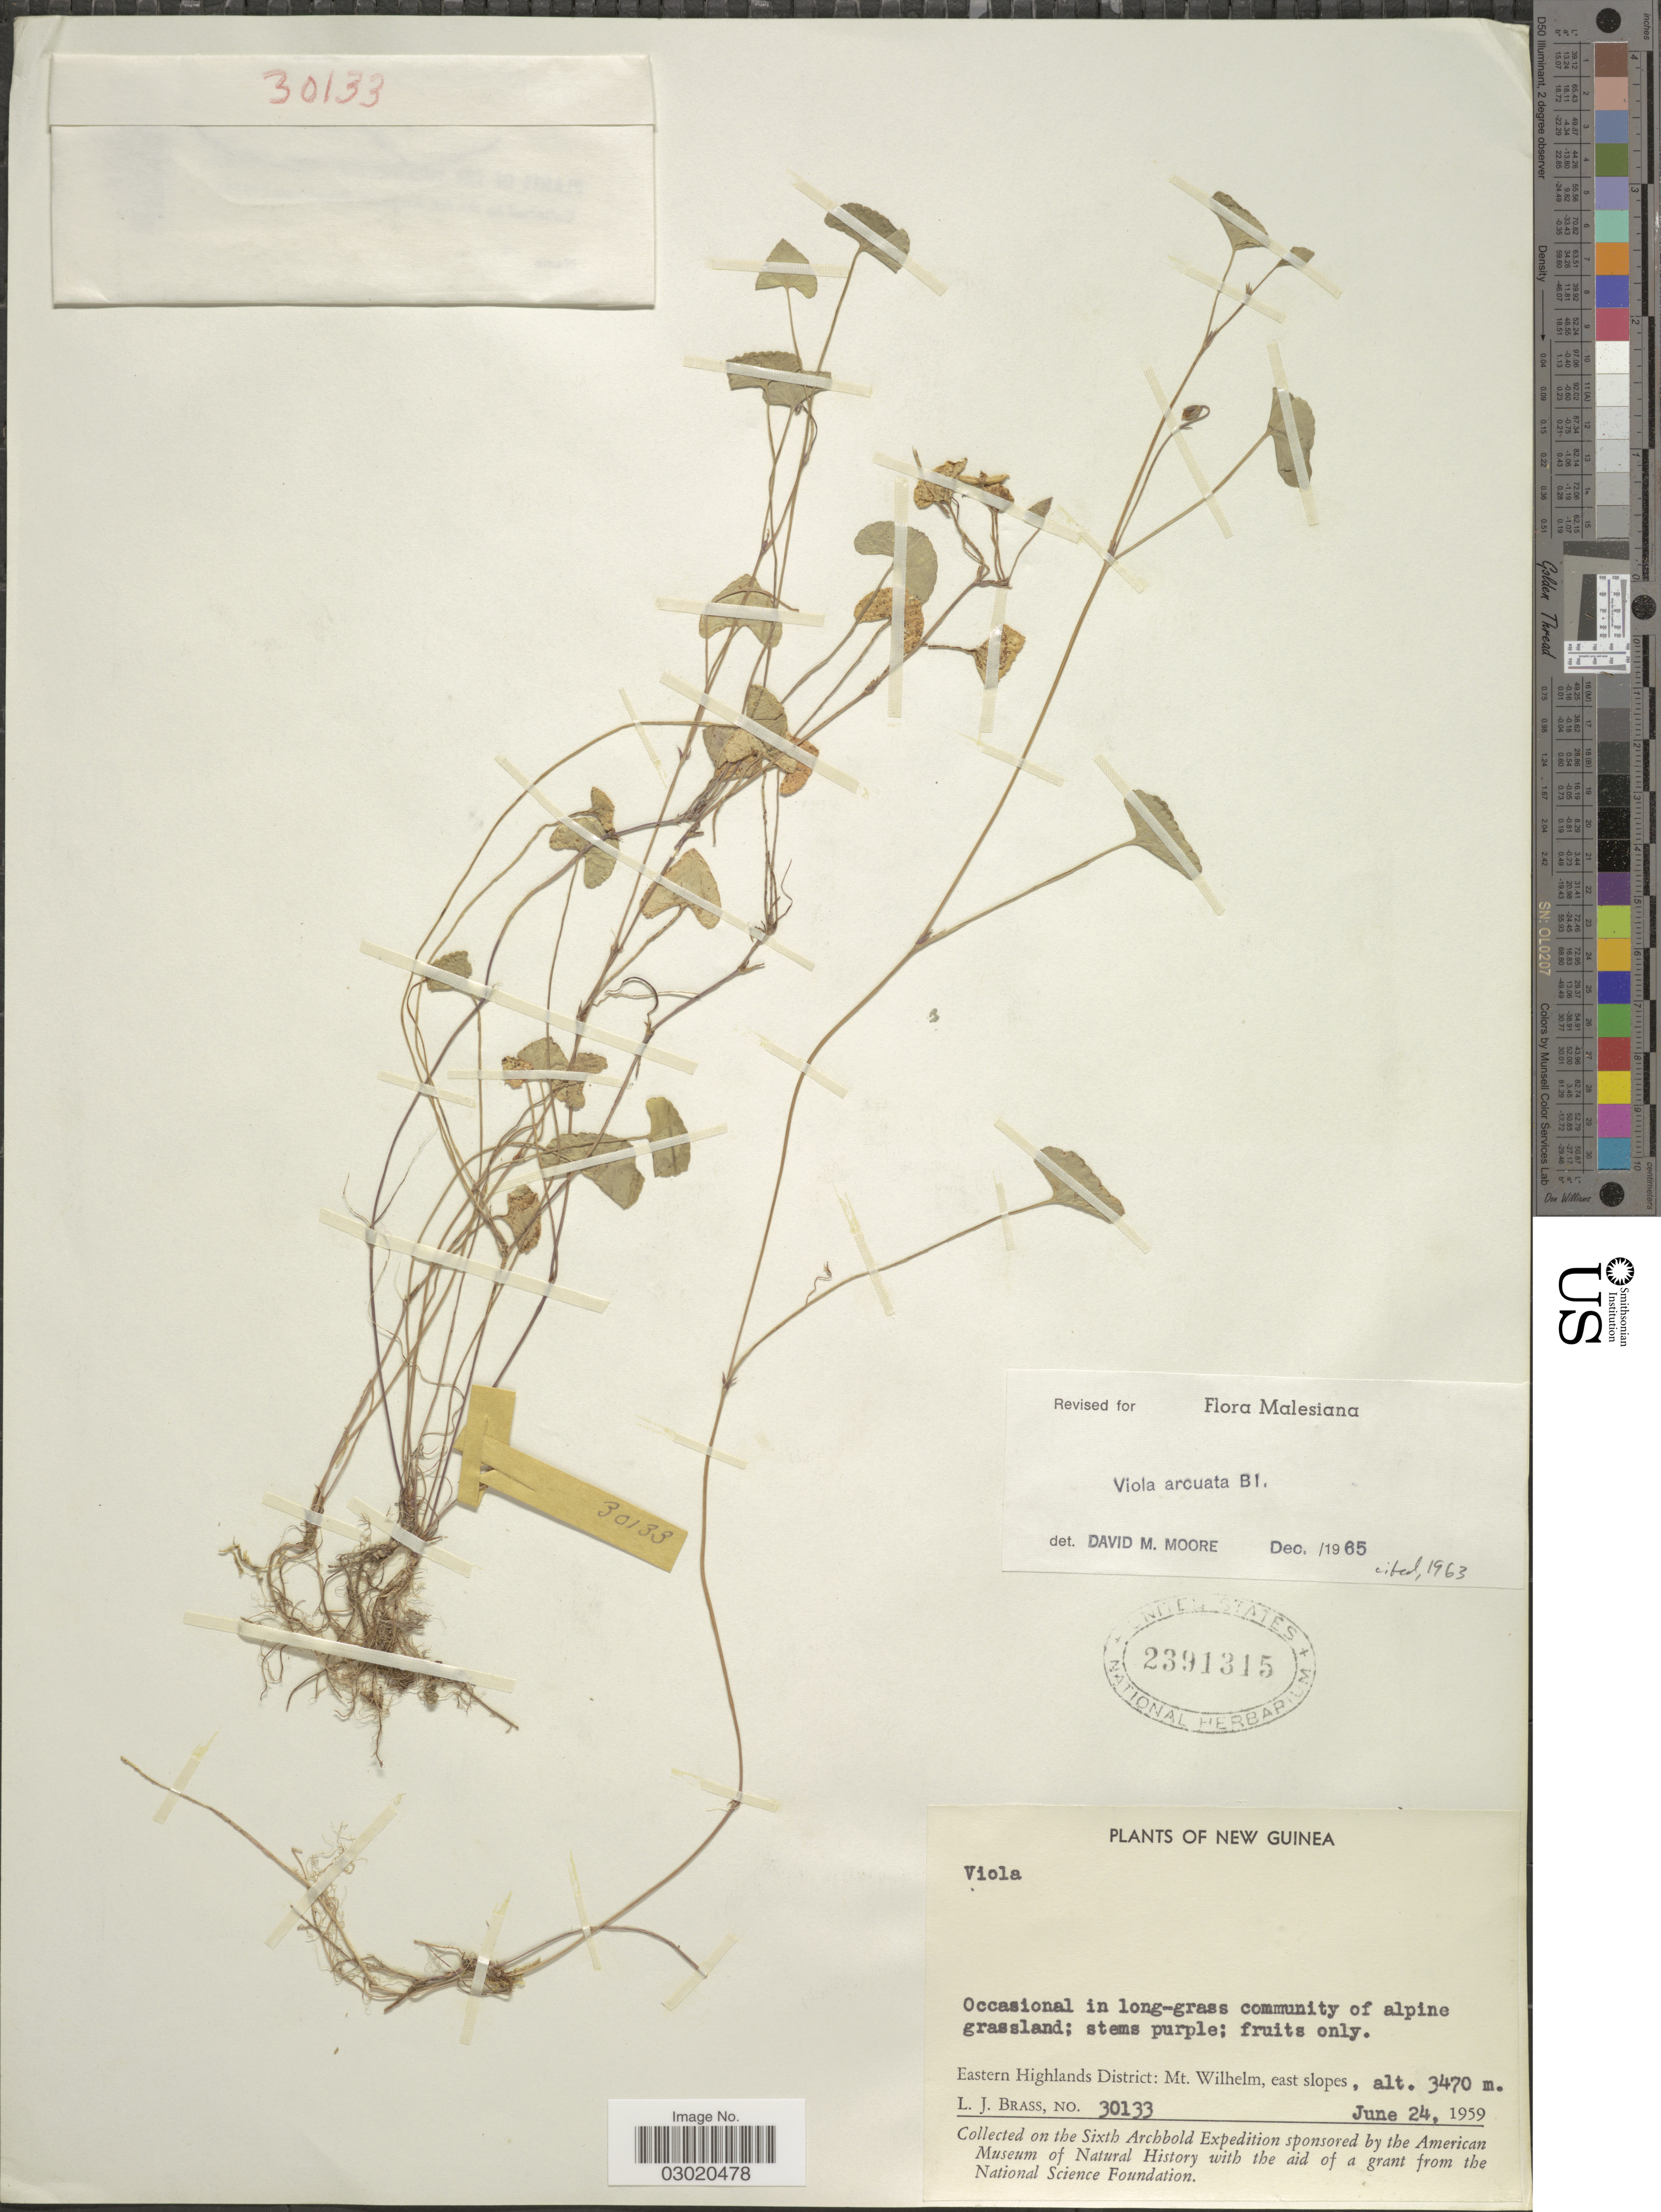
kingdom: Plantae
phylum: Tracheophyta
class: Magnoliopsida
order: Malpighiales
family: Violaceae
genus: Viola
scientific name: Viola arcuata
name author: Blume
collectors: L. J. Brass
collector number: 30133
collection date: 1959-06-24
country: Papua New Guinea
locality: New Guinea. Eastern Highlands District: Mt. Wilhelm, east slopes.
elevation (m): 3470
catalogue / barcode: US 2392315